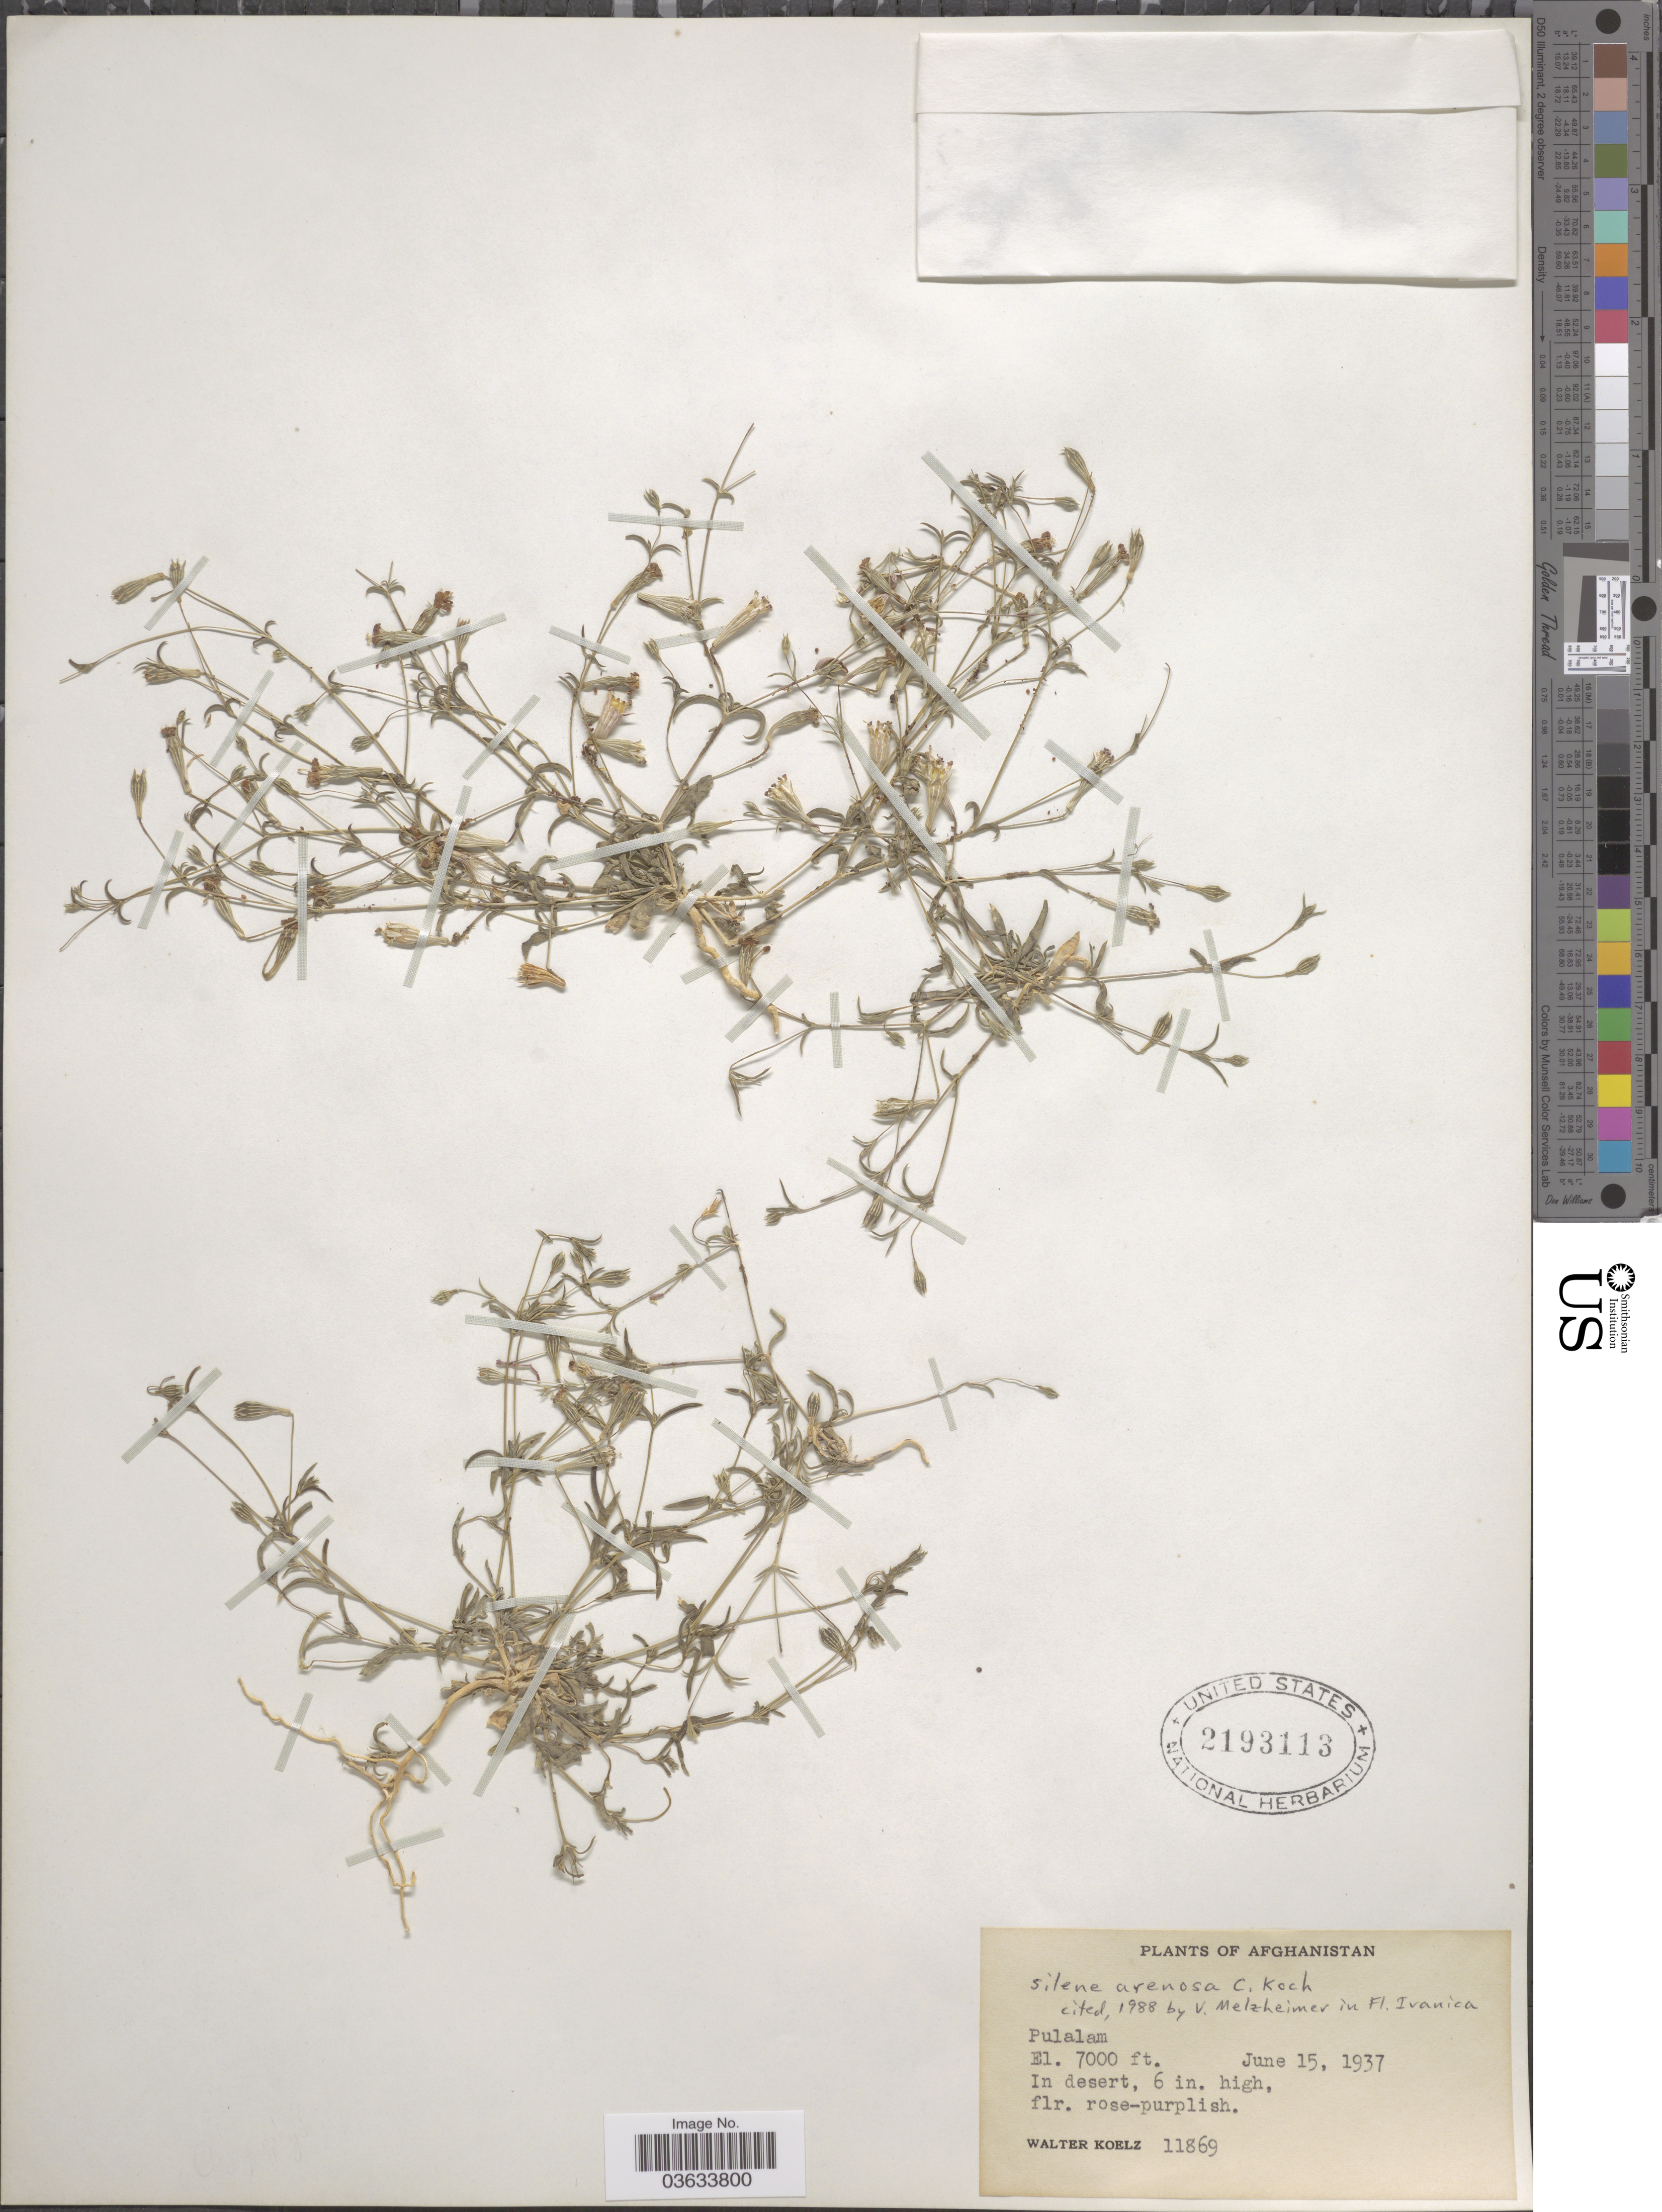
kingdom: Plantae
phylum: Tracheophyta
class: Magnoliopsida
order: Caryophyllales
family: Caryophyllaceae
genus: Silene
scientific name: Silene arenosa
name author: C. Koch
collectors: W. N. Koelz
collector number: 11869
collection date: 1937-06-15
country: Afghanistan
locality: Pulalam.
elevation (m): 2134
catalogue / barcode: US 2193113